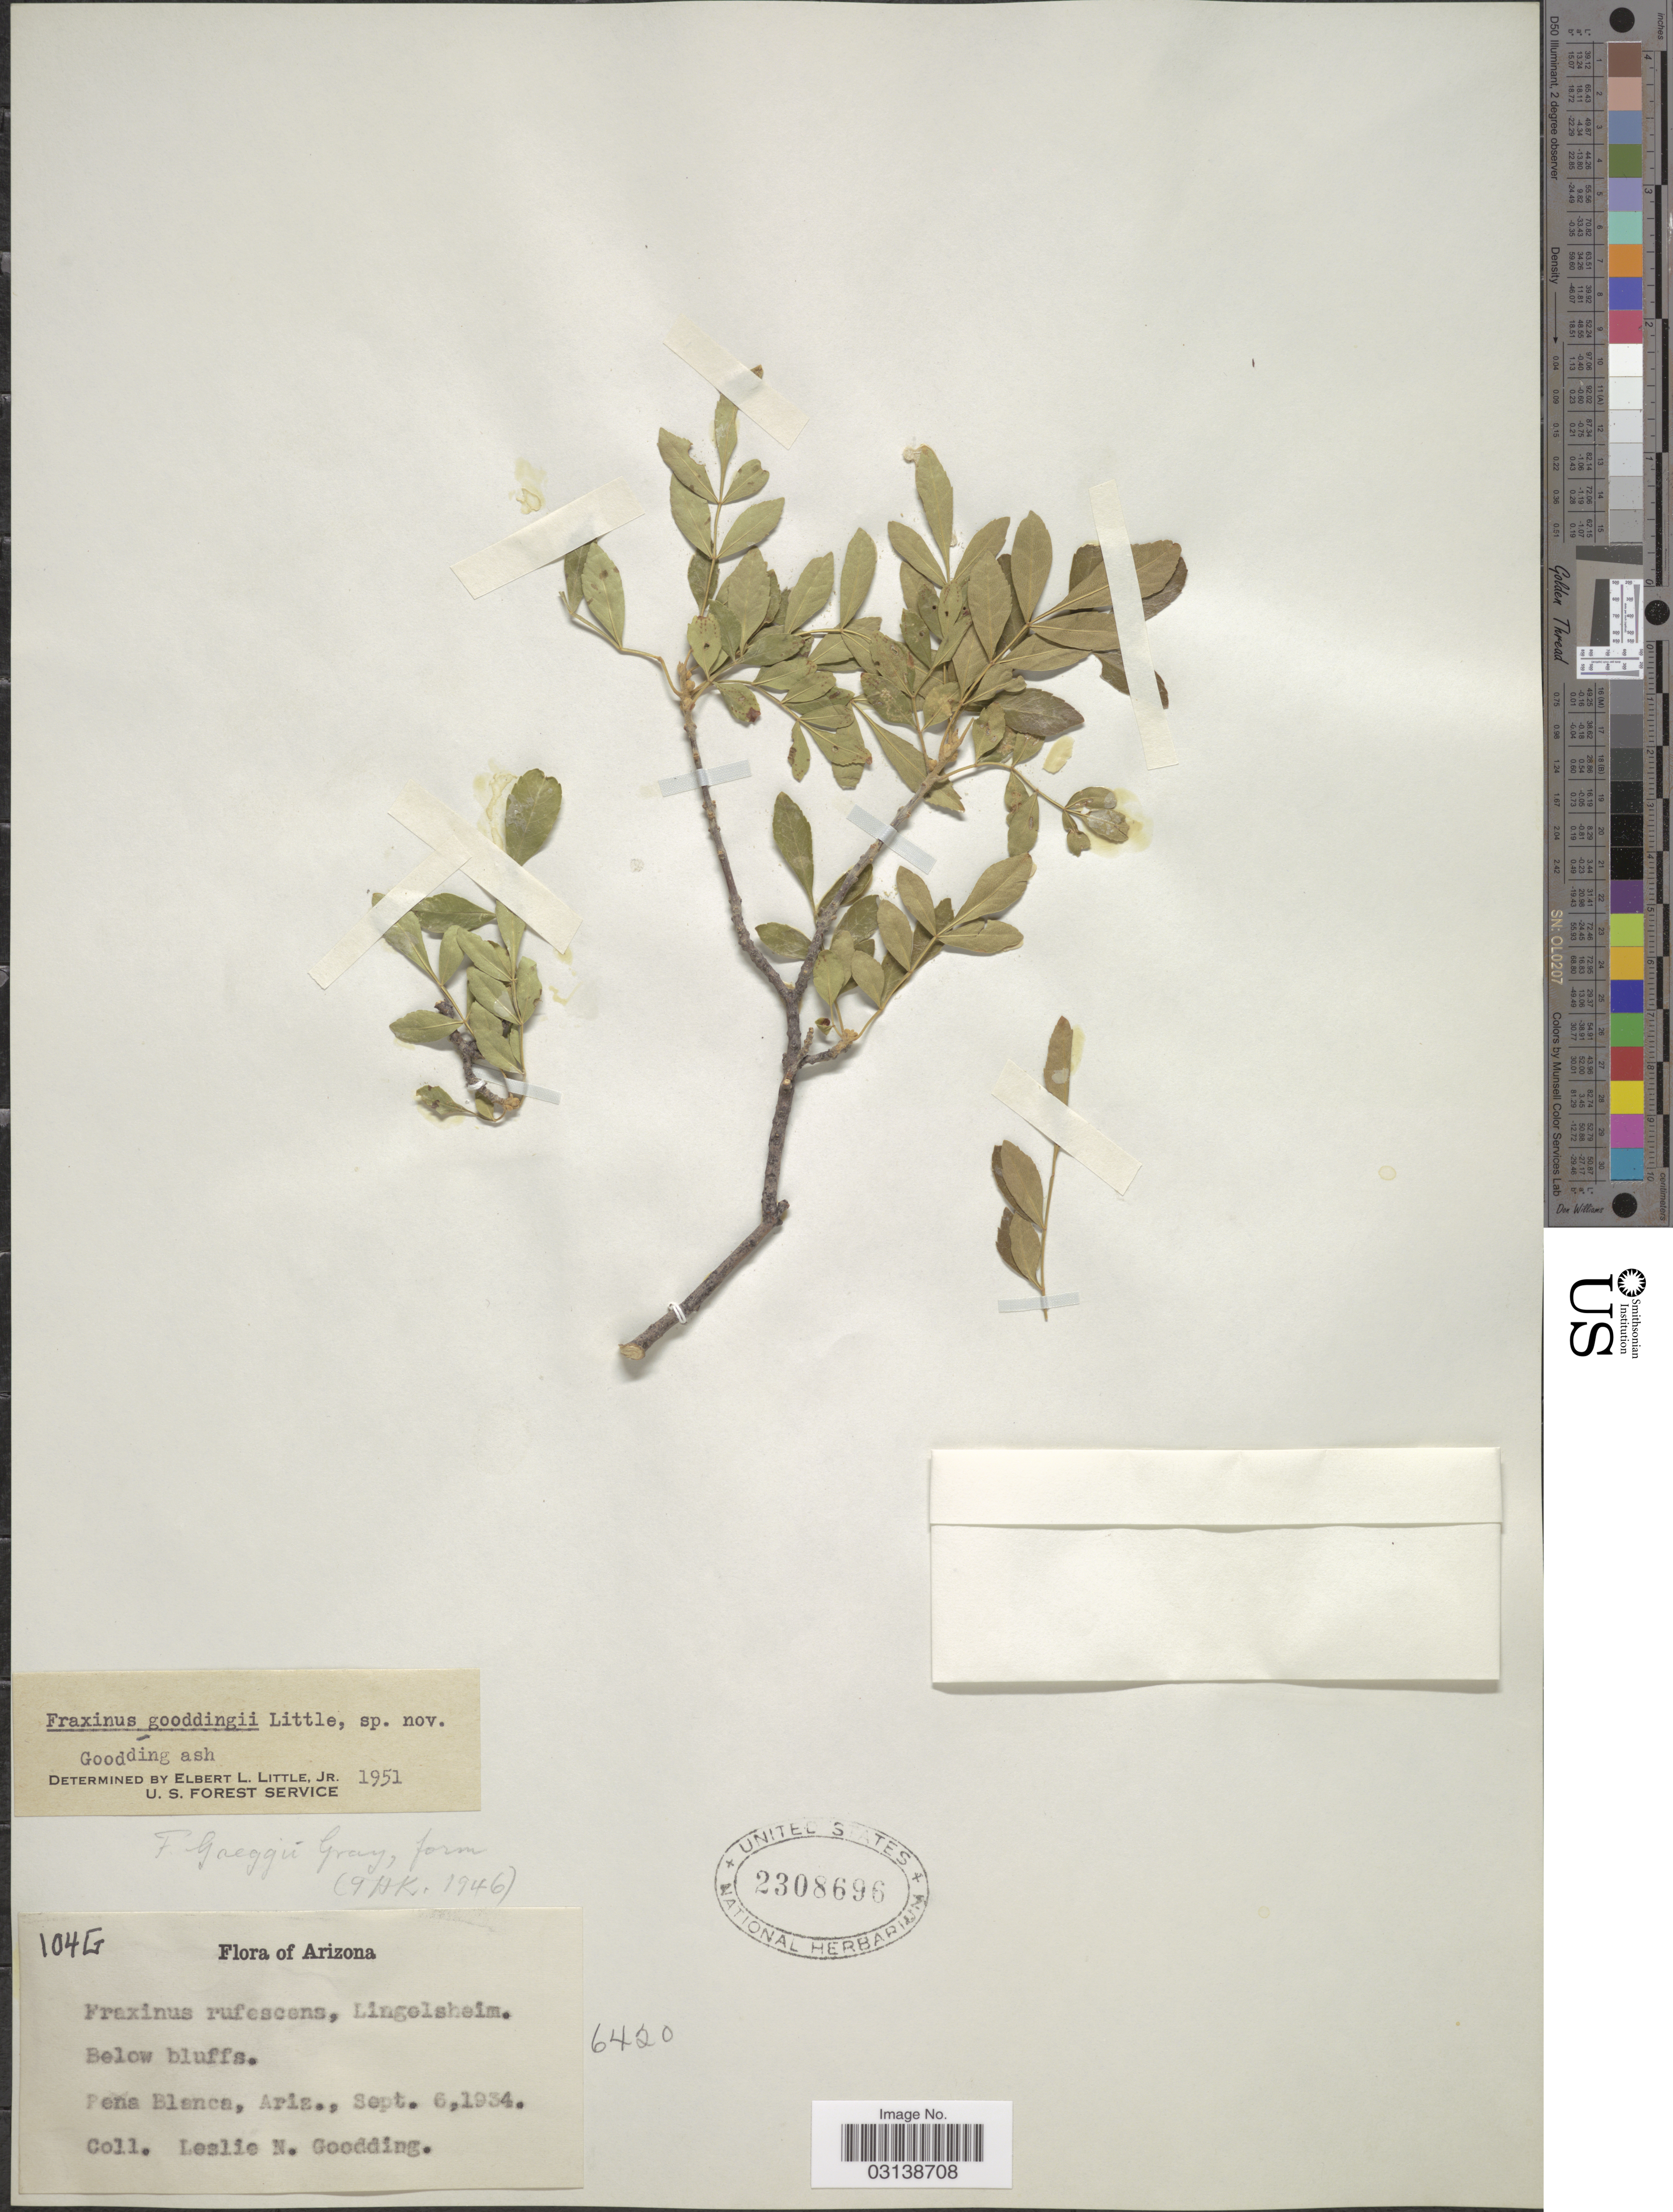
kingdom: Plantae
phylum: Tracheophyta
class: Magnoliopsida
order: Lamiales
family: Oleaceae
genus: Fraxinus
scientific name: Fraxinus gooddingii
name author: Little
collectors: L. N. Goodding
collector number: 104G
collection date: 1934-09-06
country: United States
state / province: Arizona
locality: Pena Blanca.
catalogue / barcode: US 2308696